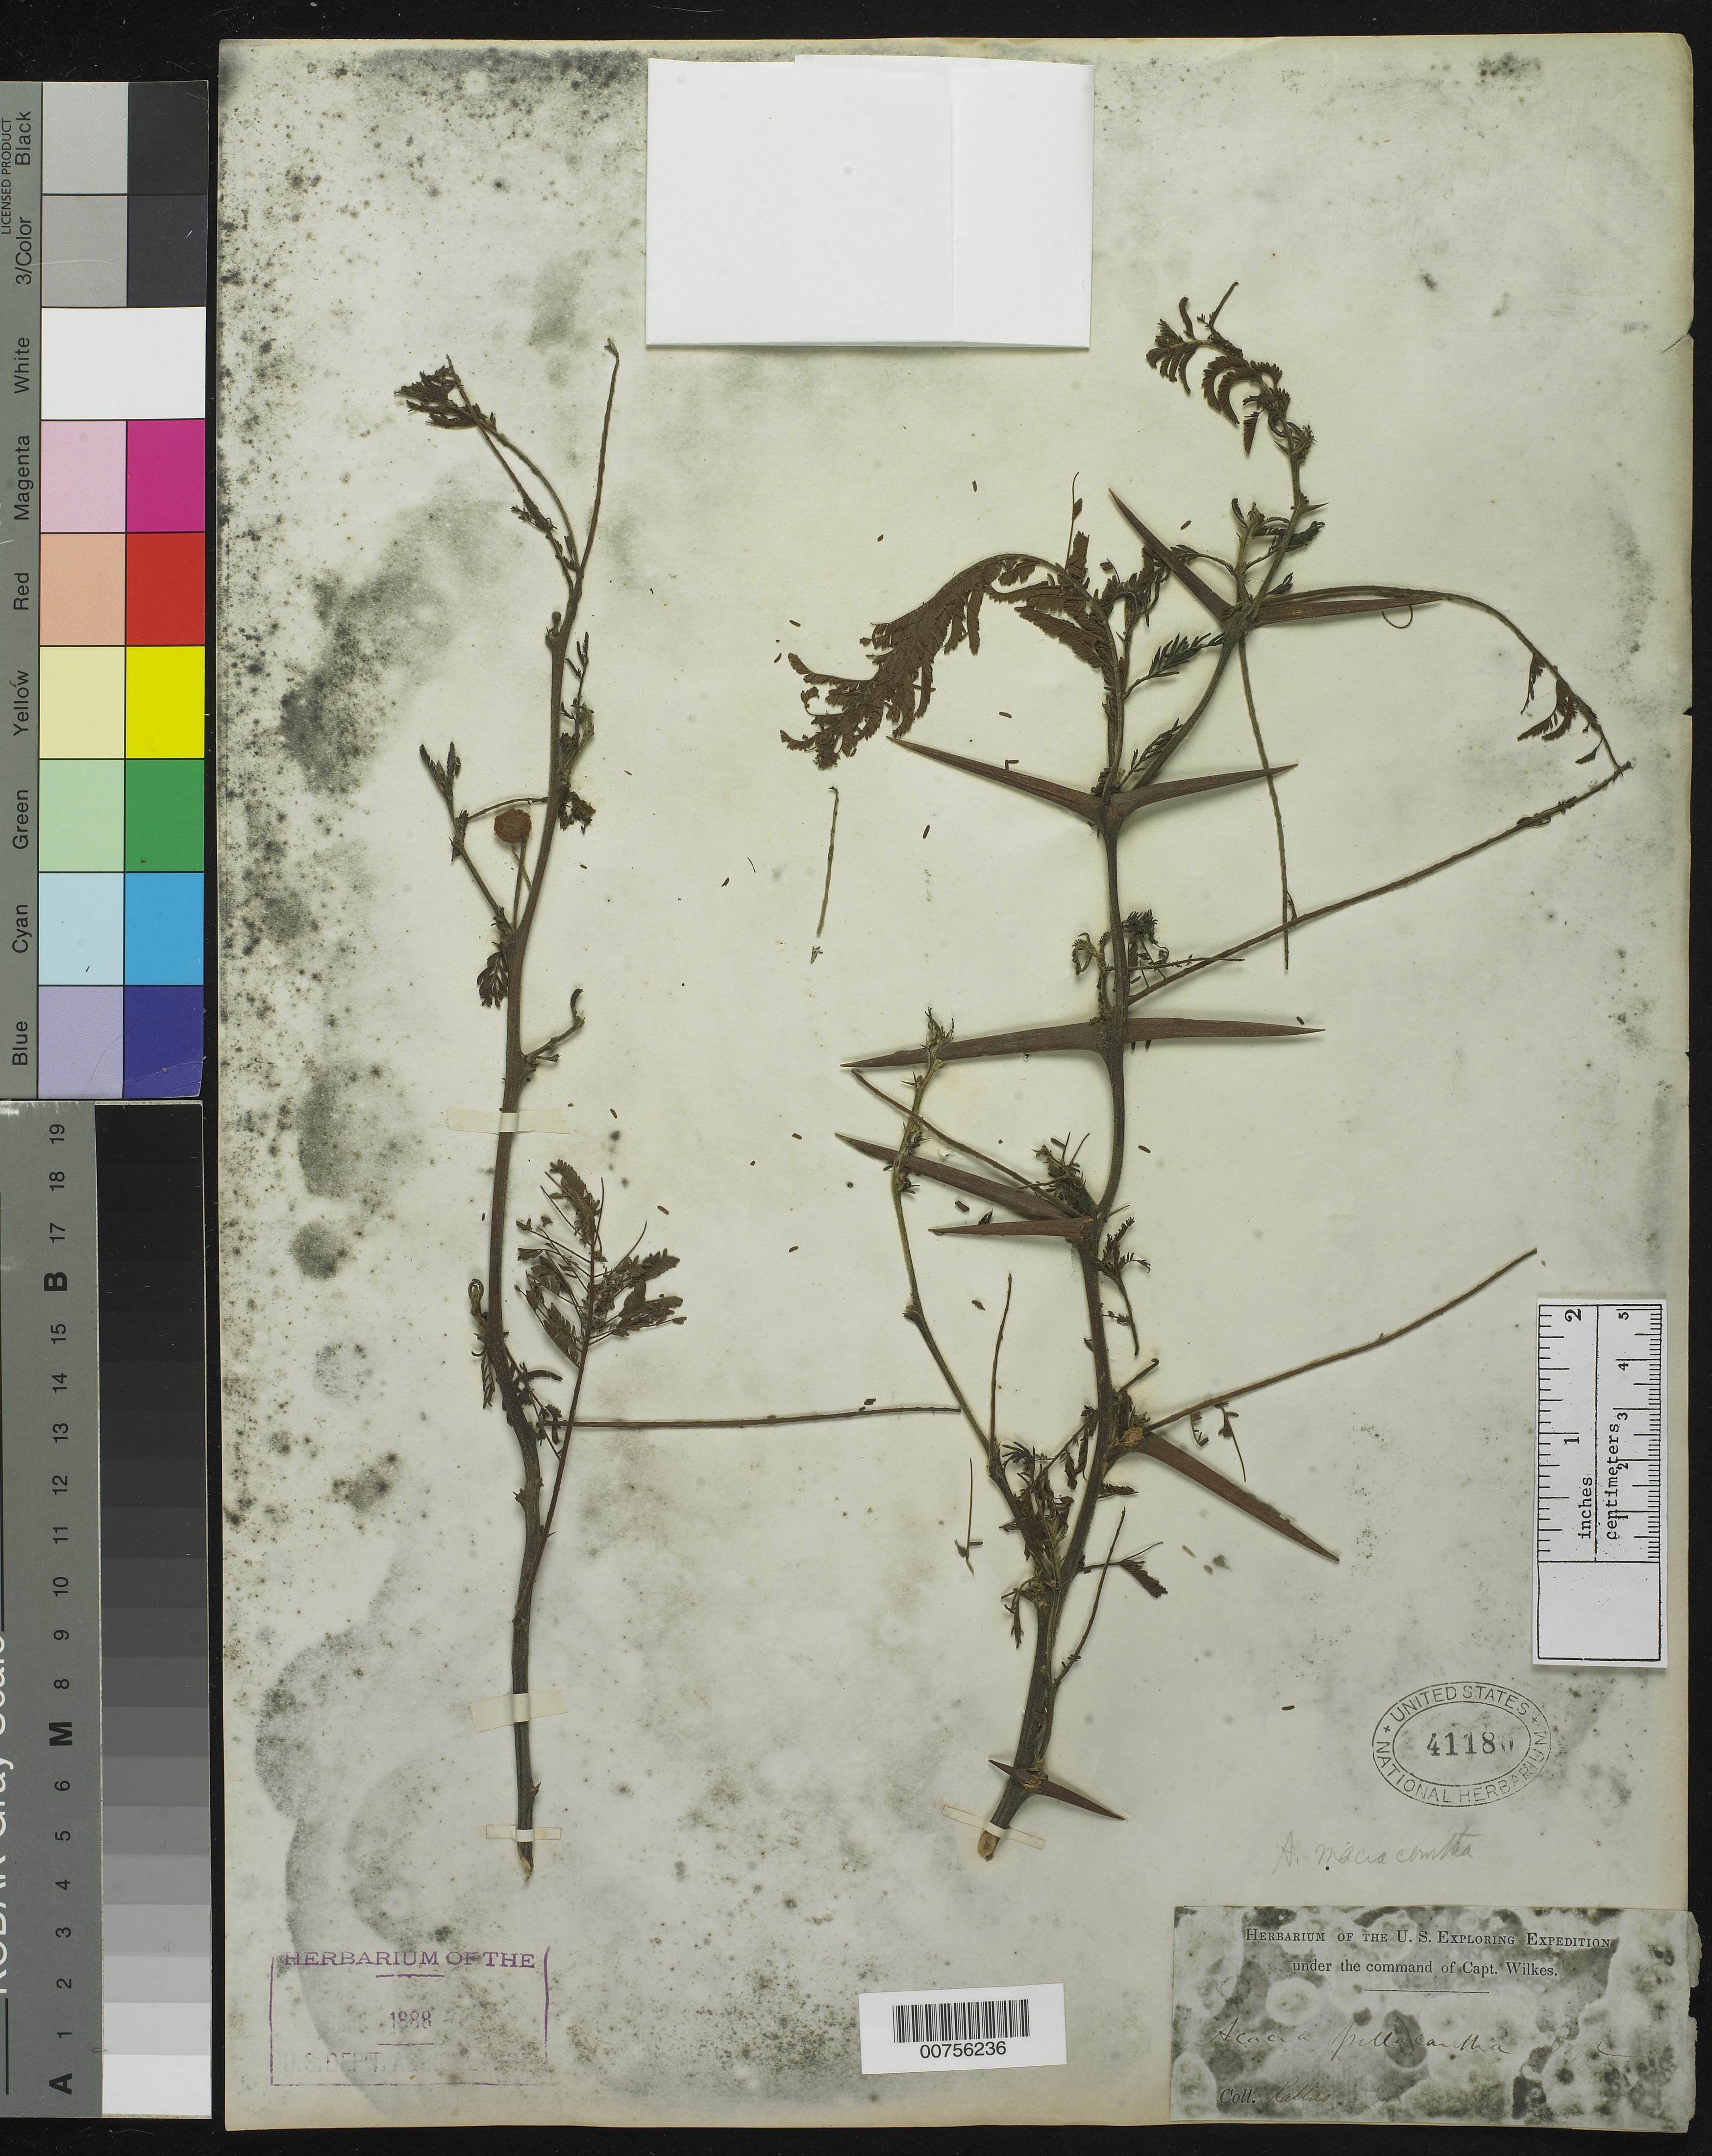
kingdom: Plantae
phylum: Tracheophyta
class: Magnoliopsida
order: Fabales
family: Fabaceae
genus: Vachellia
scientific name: Vachellia macracantha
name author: (Humb. & Bonpl. ex Willd.) Seigler & Ebinger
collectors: Wilkes Explor. Exped.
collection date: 1838/1842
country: Peru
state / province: Callao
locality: Callao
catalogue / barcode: US 41180